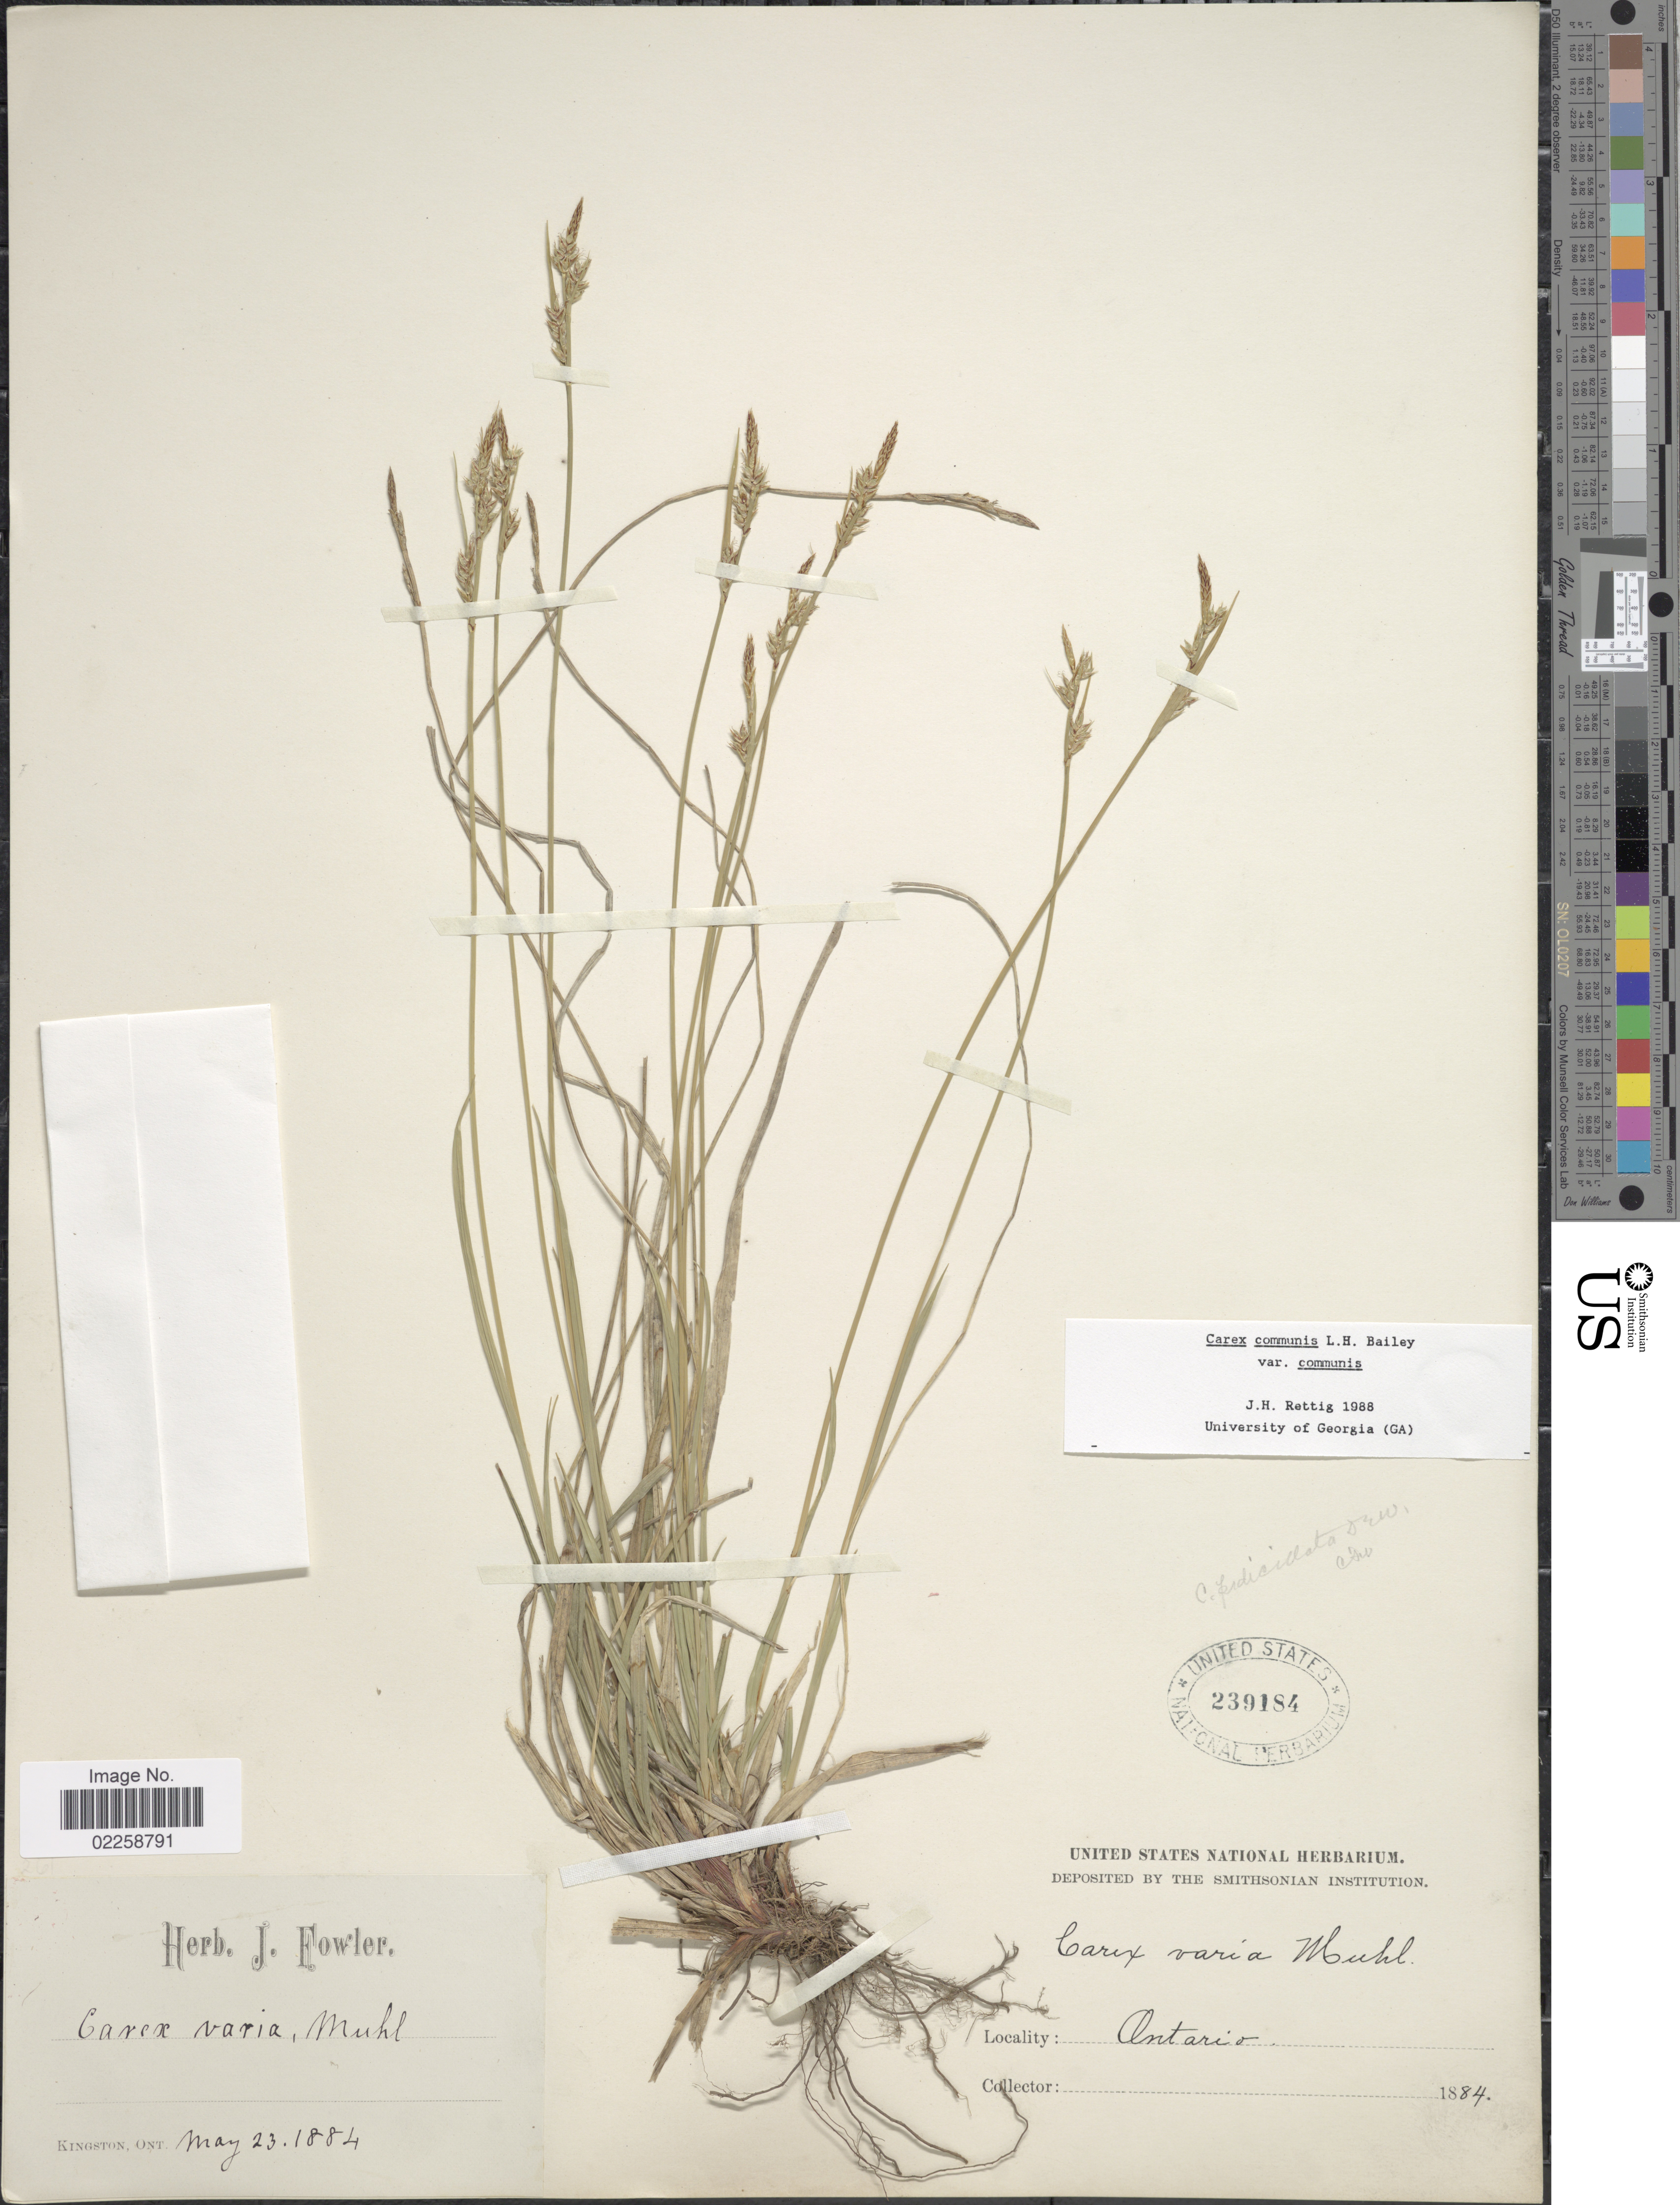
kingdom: Plantae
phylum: Tracheophyta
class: Liliopsida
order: Poales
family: Cyperaceae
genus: Carex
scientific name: Carex communis var. communis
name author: L.H. Bailey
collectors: ex herb. J. Fowler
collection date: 1884-05-23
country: Canada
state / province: Ontario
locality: Kingston, Ont.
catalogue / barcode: US 239184